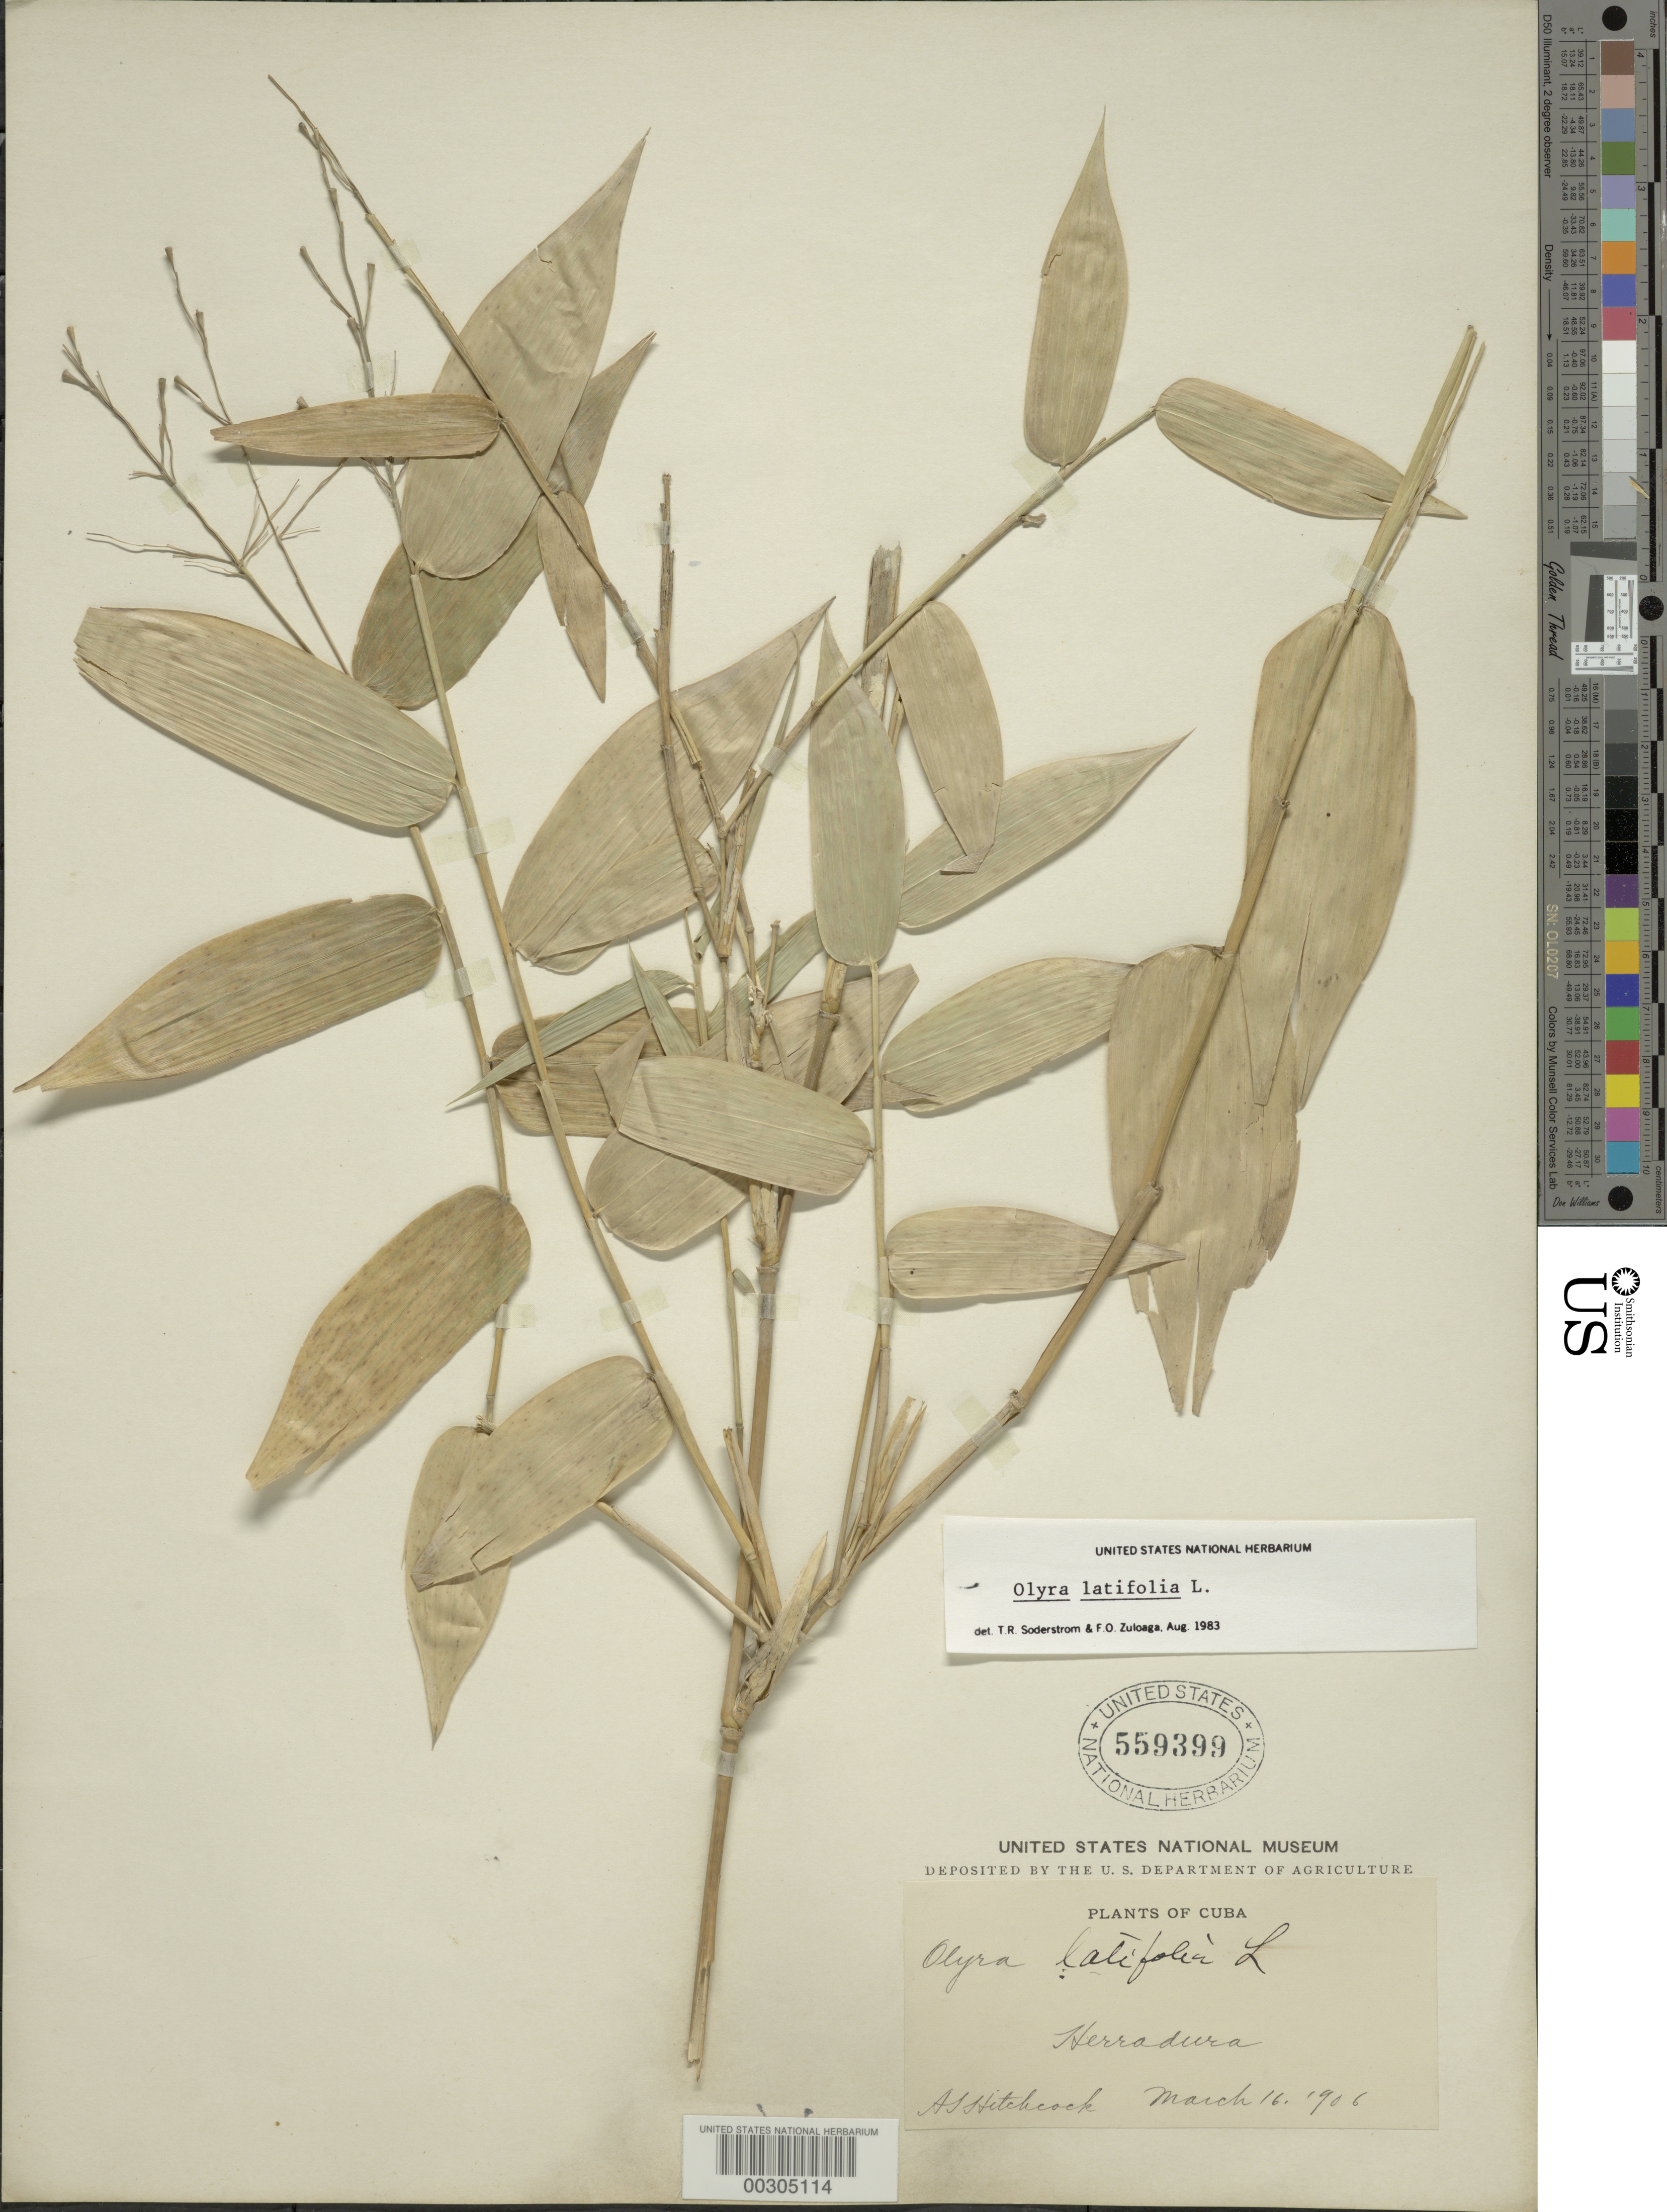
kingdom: Plantae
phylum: Tracheophyta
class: Liliopsida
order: Poales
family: Poaceae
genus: Olyra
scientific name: Olyra latifolia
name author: L.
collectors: A. S. Hitchcock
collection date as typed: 16 Mar 1906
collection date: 1906-03-16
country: Cuba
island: Greater Antilles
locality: Herradura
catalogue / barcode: US 559399